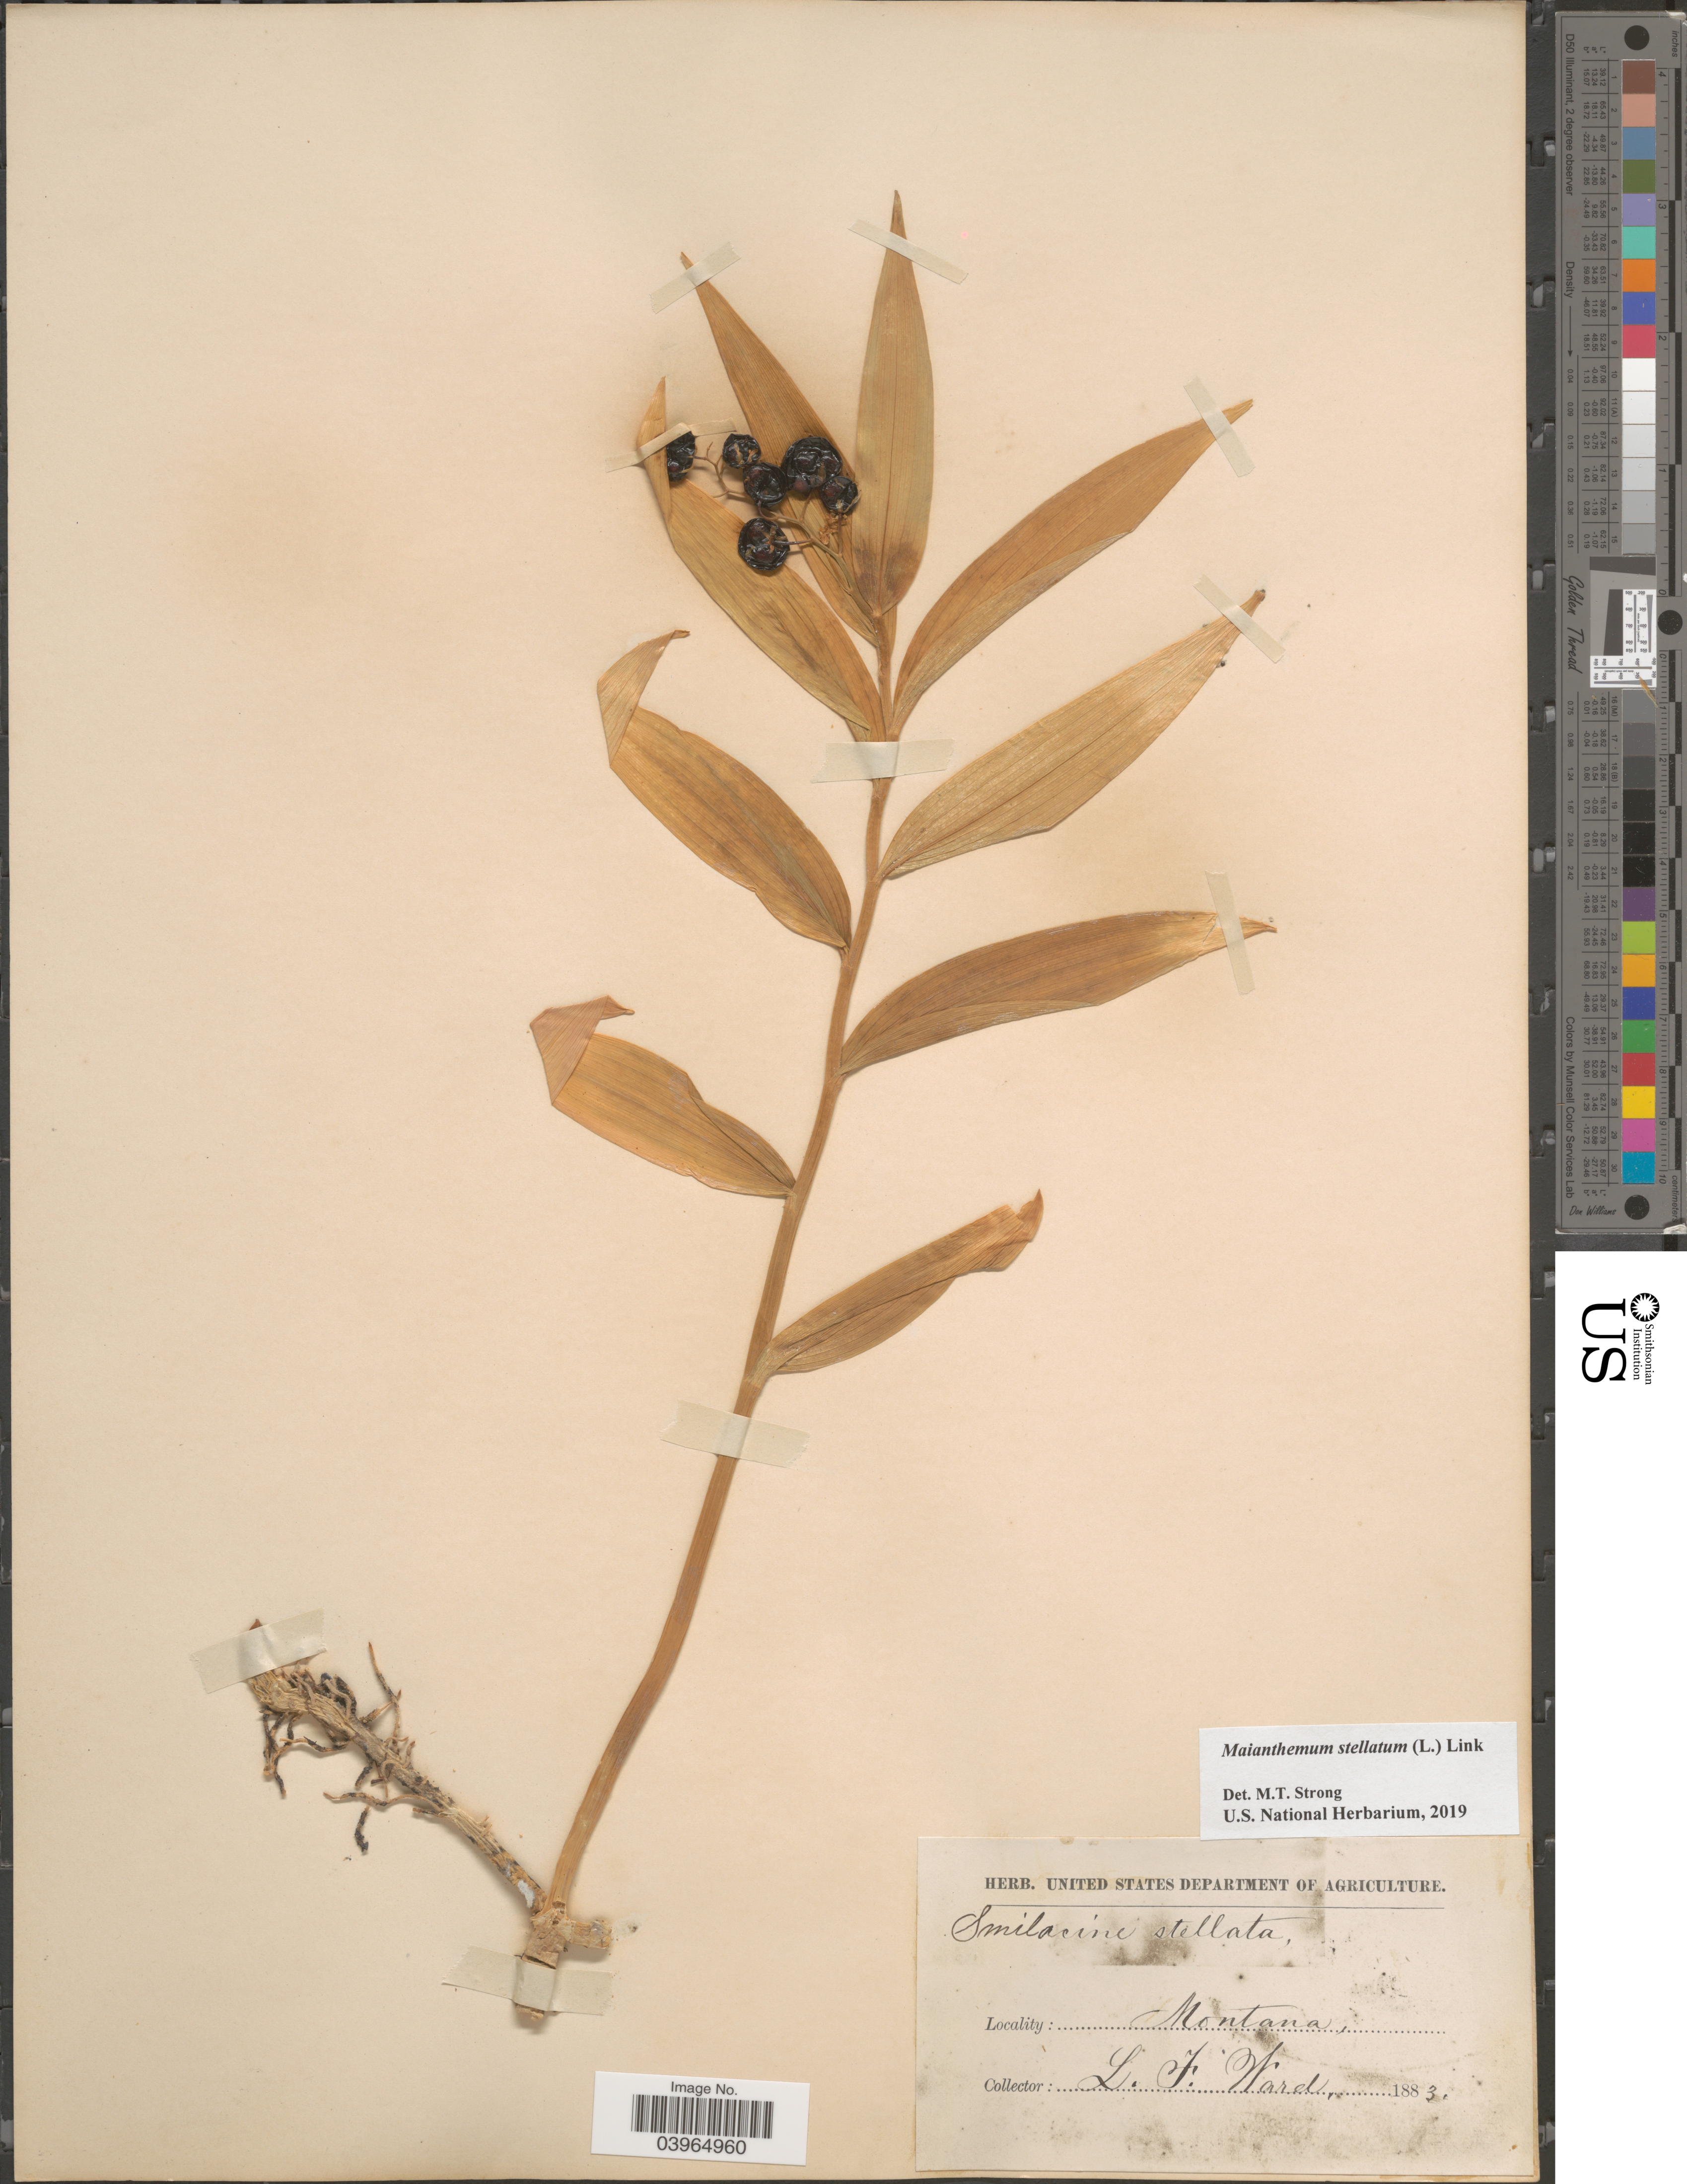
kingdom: Plantae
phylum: Tracheophyta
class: Liliopsida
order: Asparagales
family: Asparagaceae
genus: Maianthemum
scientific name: Maianthemum stellatum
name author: (L.) Link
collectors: L. Ward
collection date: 1883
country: United States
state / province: Montana